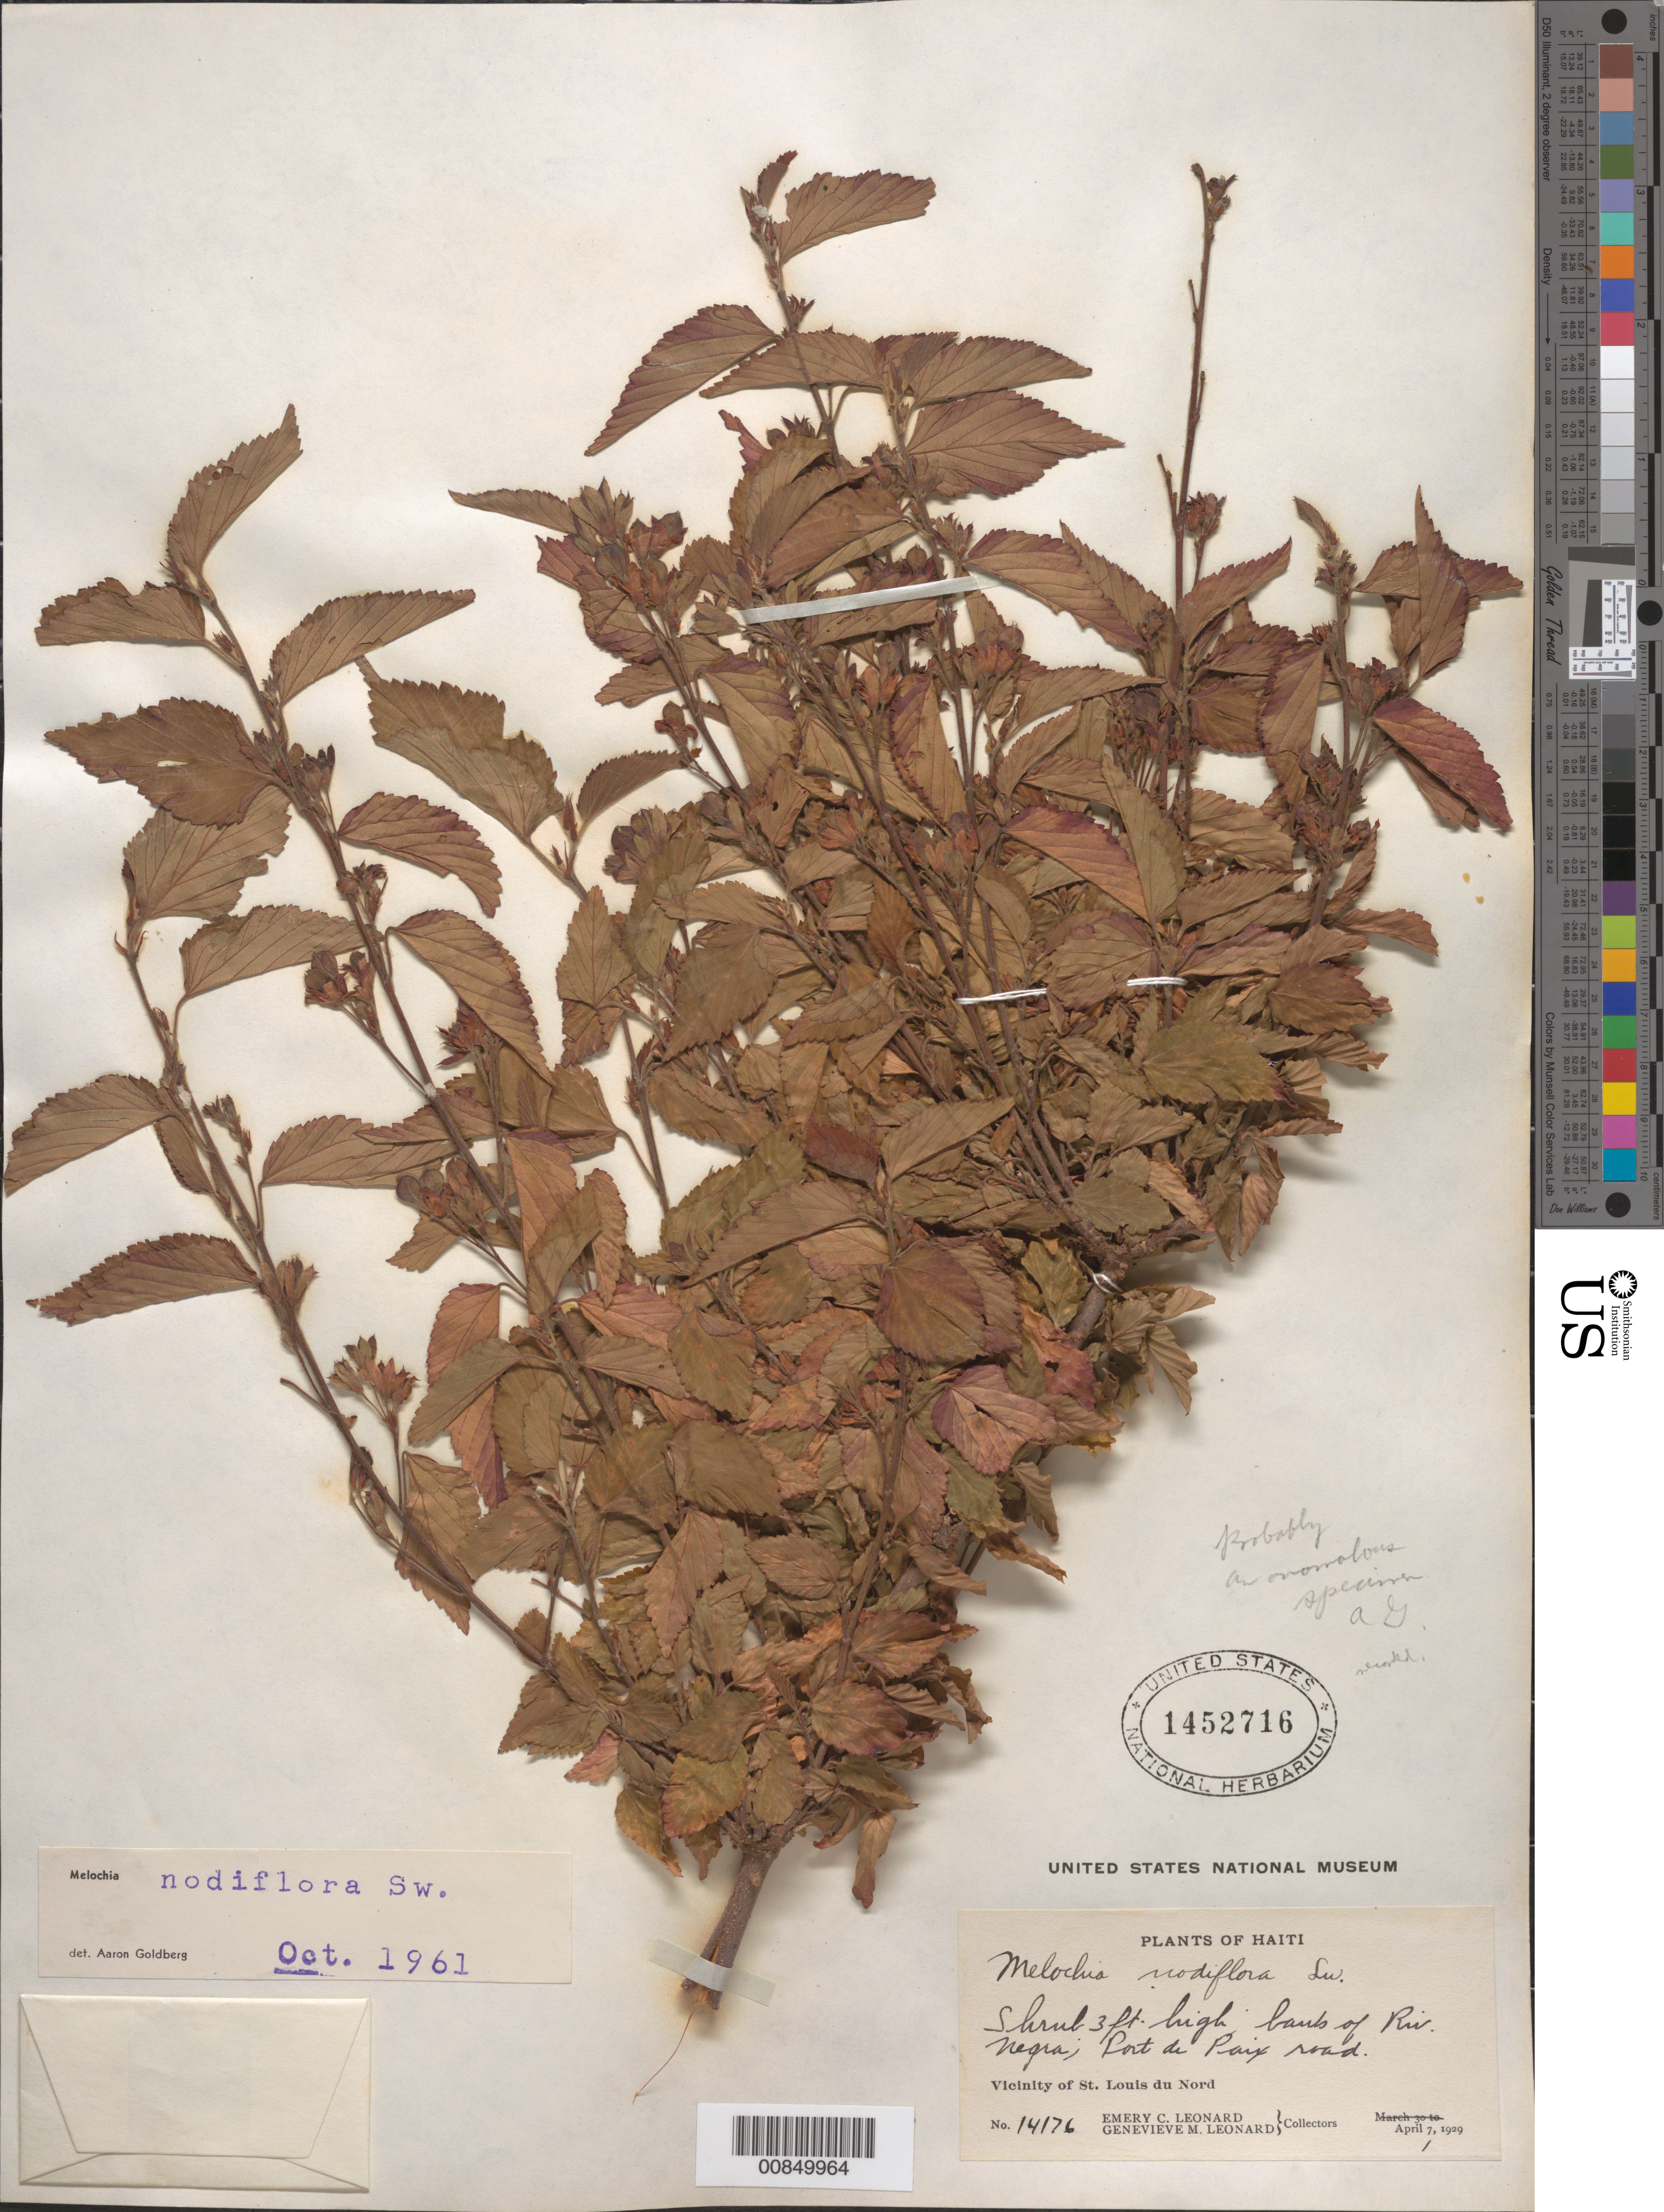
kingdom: Plantae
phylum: Tracheophyta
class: Magnoliopsida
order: Malvales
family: Malvaceae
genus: Melochia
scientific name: Melochia nodiflora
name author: Sw.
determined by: Goldberg, Aaron, (US), NMNH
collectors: E. C. Leonard & G. M. Leonard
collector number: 14176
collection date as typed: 01 Apr 1929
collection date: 1929-04-01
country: Haiti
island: Hispaniola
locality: Vicinity of St. Louis du Nord, Riv. Negra, Port de Paix road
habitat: Banks of river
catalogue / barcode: US 1452716